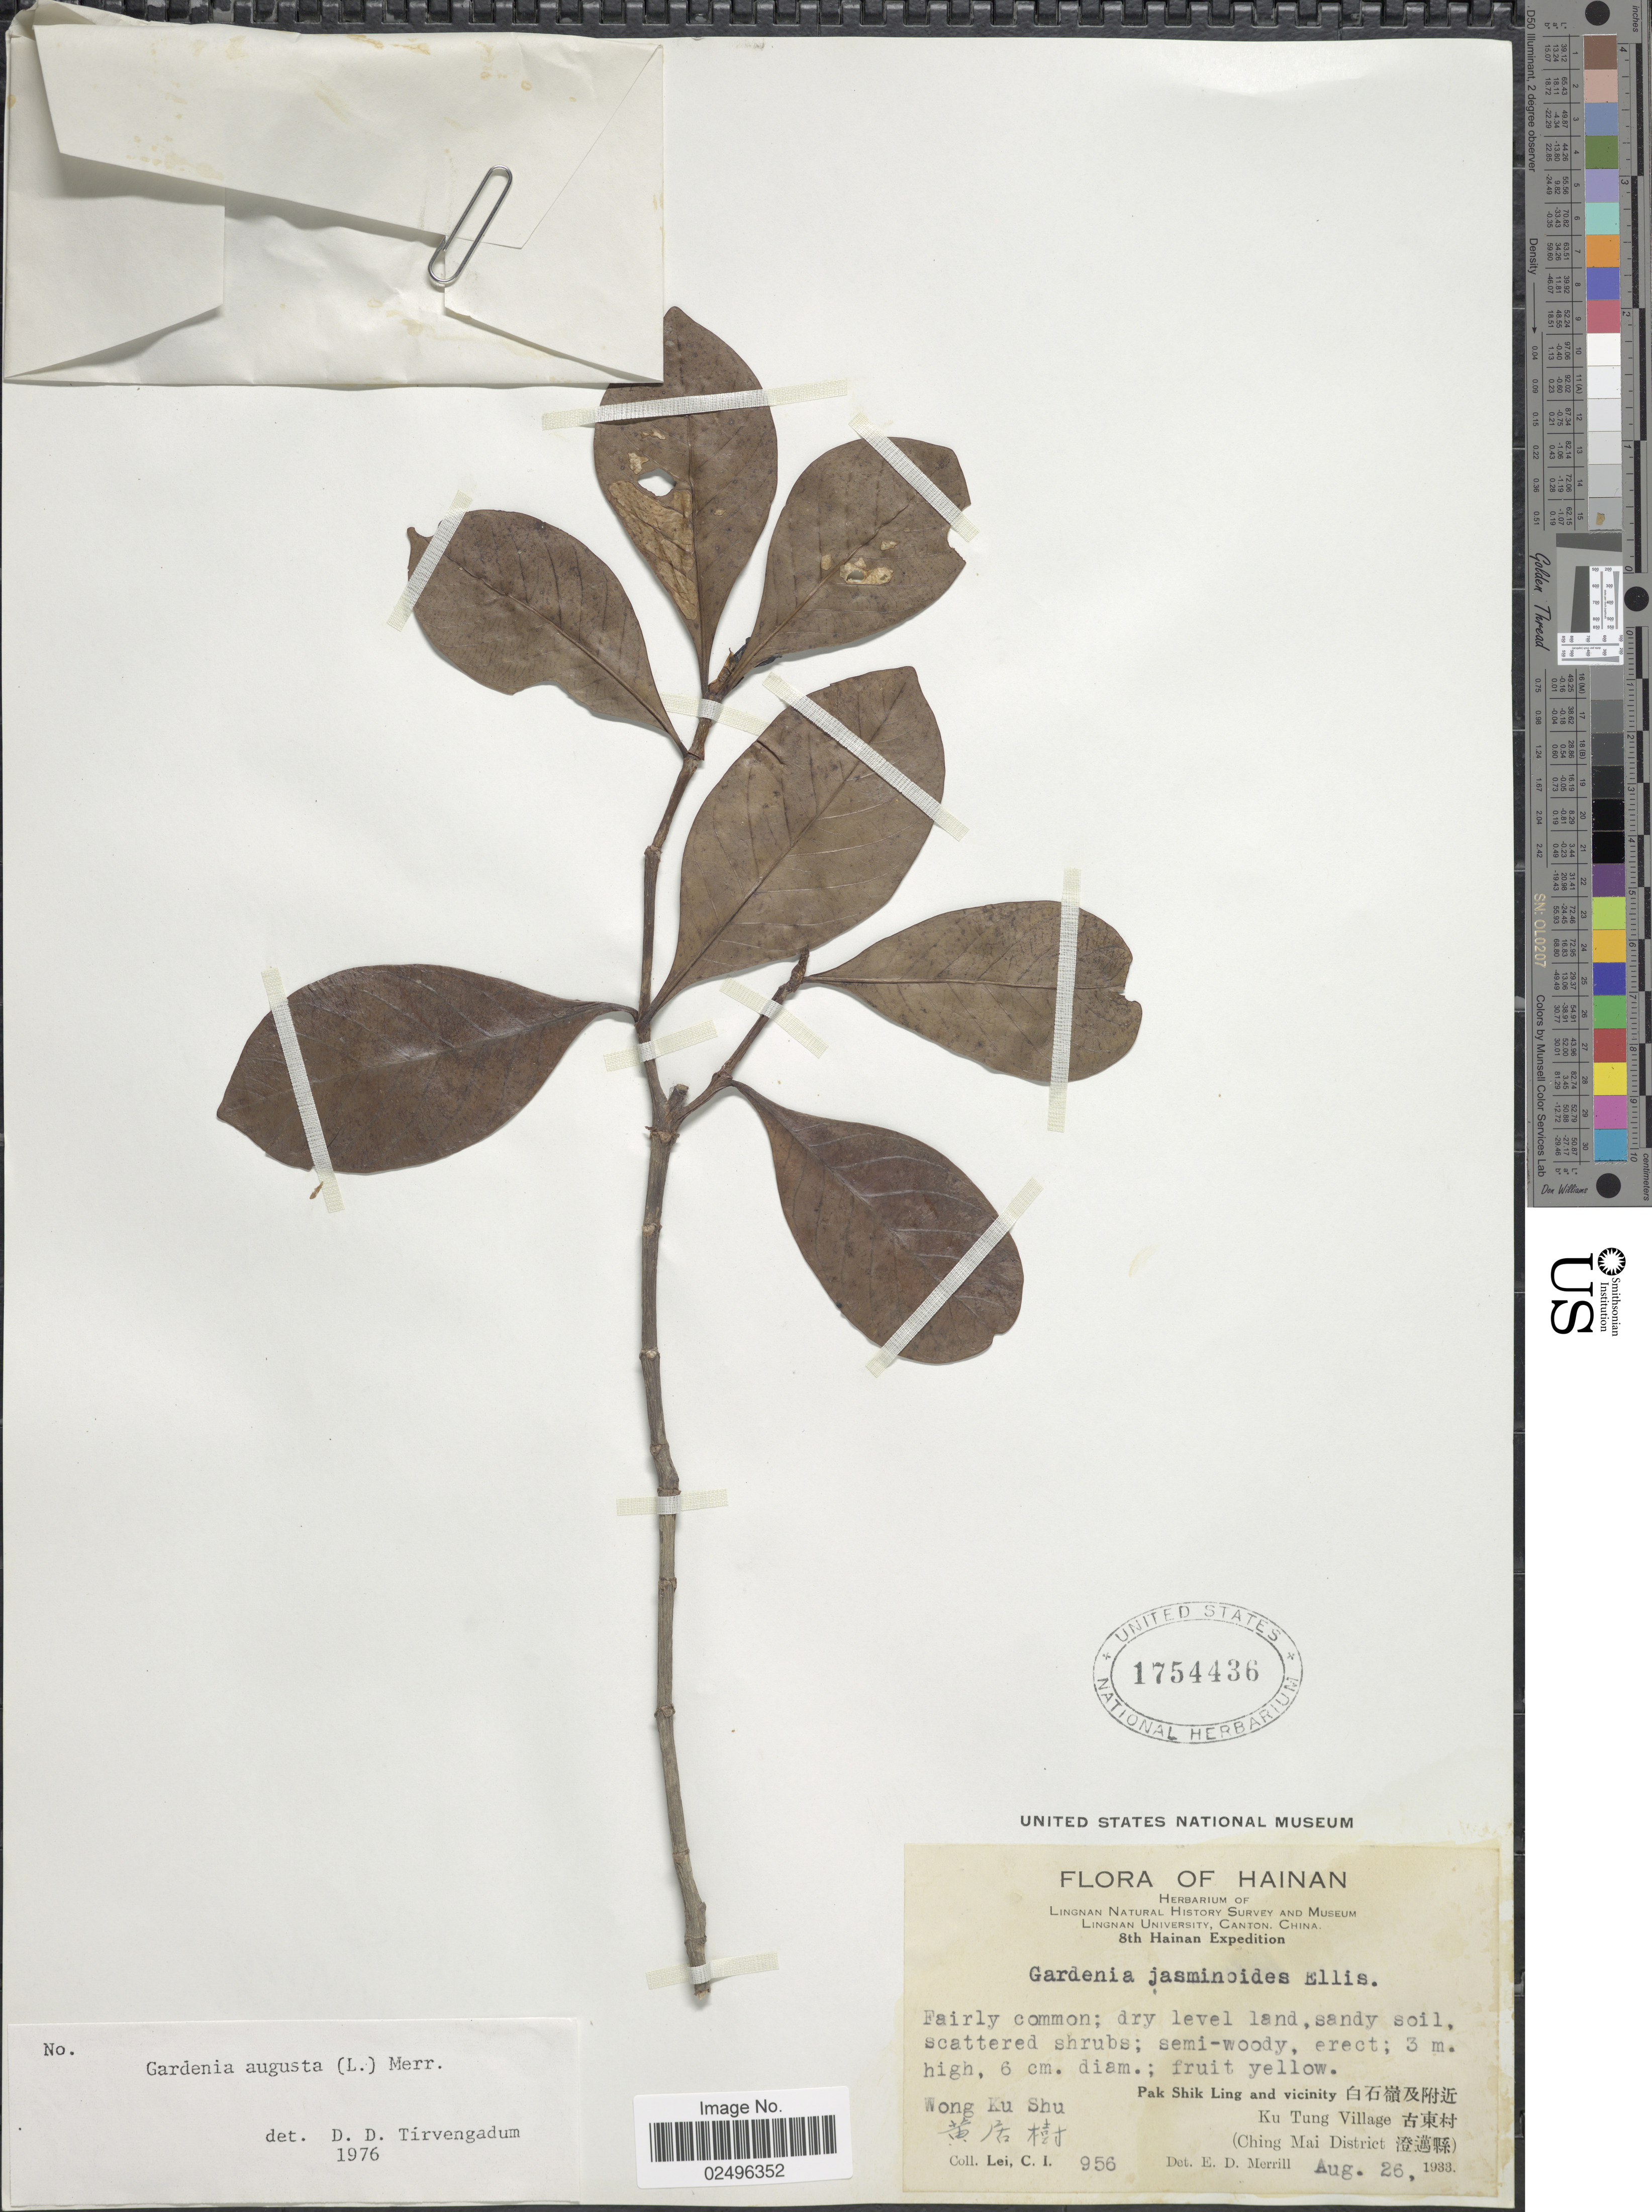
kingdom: Plantae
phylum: Tracheophyta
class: Magnoliopsida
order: Gentianales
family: Rubiaceae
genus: Gardenia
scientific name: Gardenia augusta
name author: (L.) Merr.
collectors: C. I. Lei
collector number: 956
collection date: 1933-08-26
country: China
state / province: Hainan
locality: Pak Shik Ling and vicinity. Ku Tung Village (Ching Mai District) Wong Ku Shu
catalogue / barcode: US 1754436